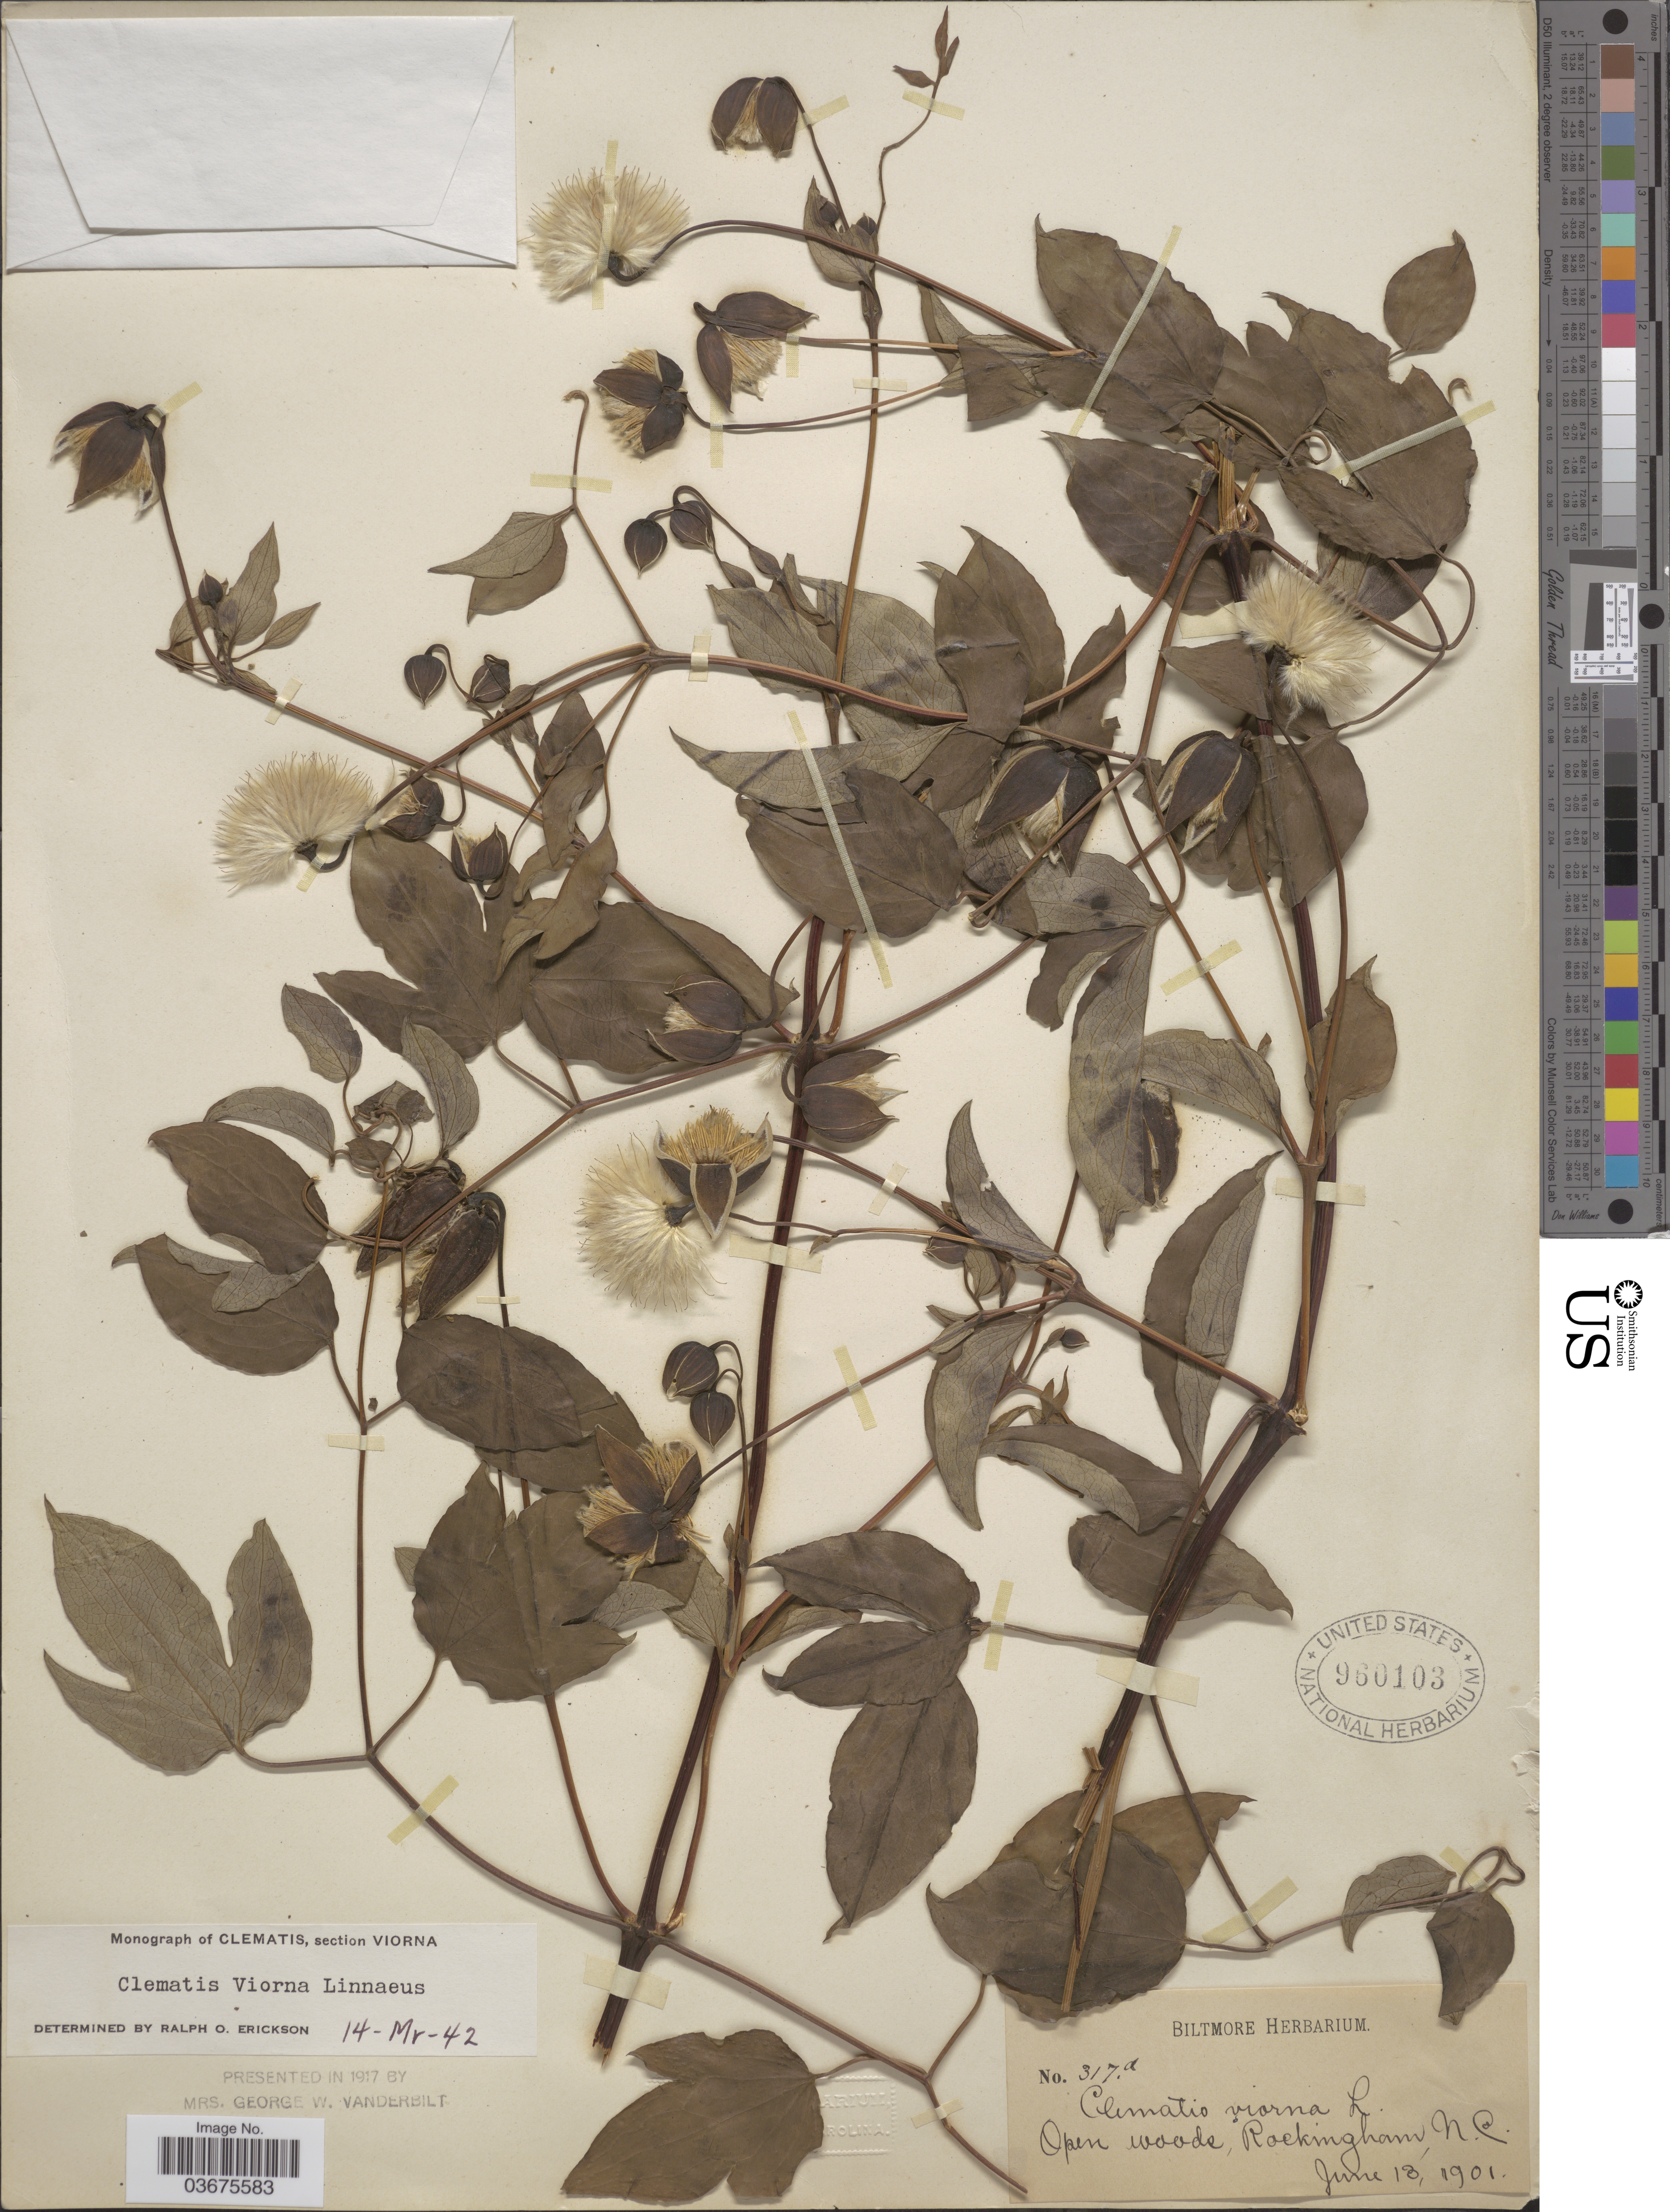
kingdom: Plantae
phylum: Tracheophyta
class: Magnoliopsida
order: Ranunculales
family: Ranunculaceae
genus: Clematis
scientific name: Clematis viorna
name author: L.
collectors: ex herb. Biltmore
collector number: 317a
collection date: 1901-06-13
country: United States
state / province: North Carolina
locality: Rockingham.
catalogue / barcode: US 960103